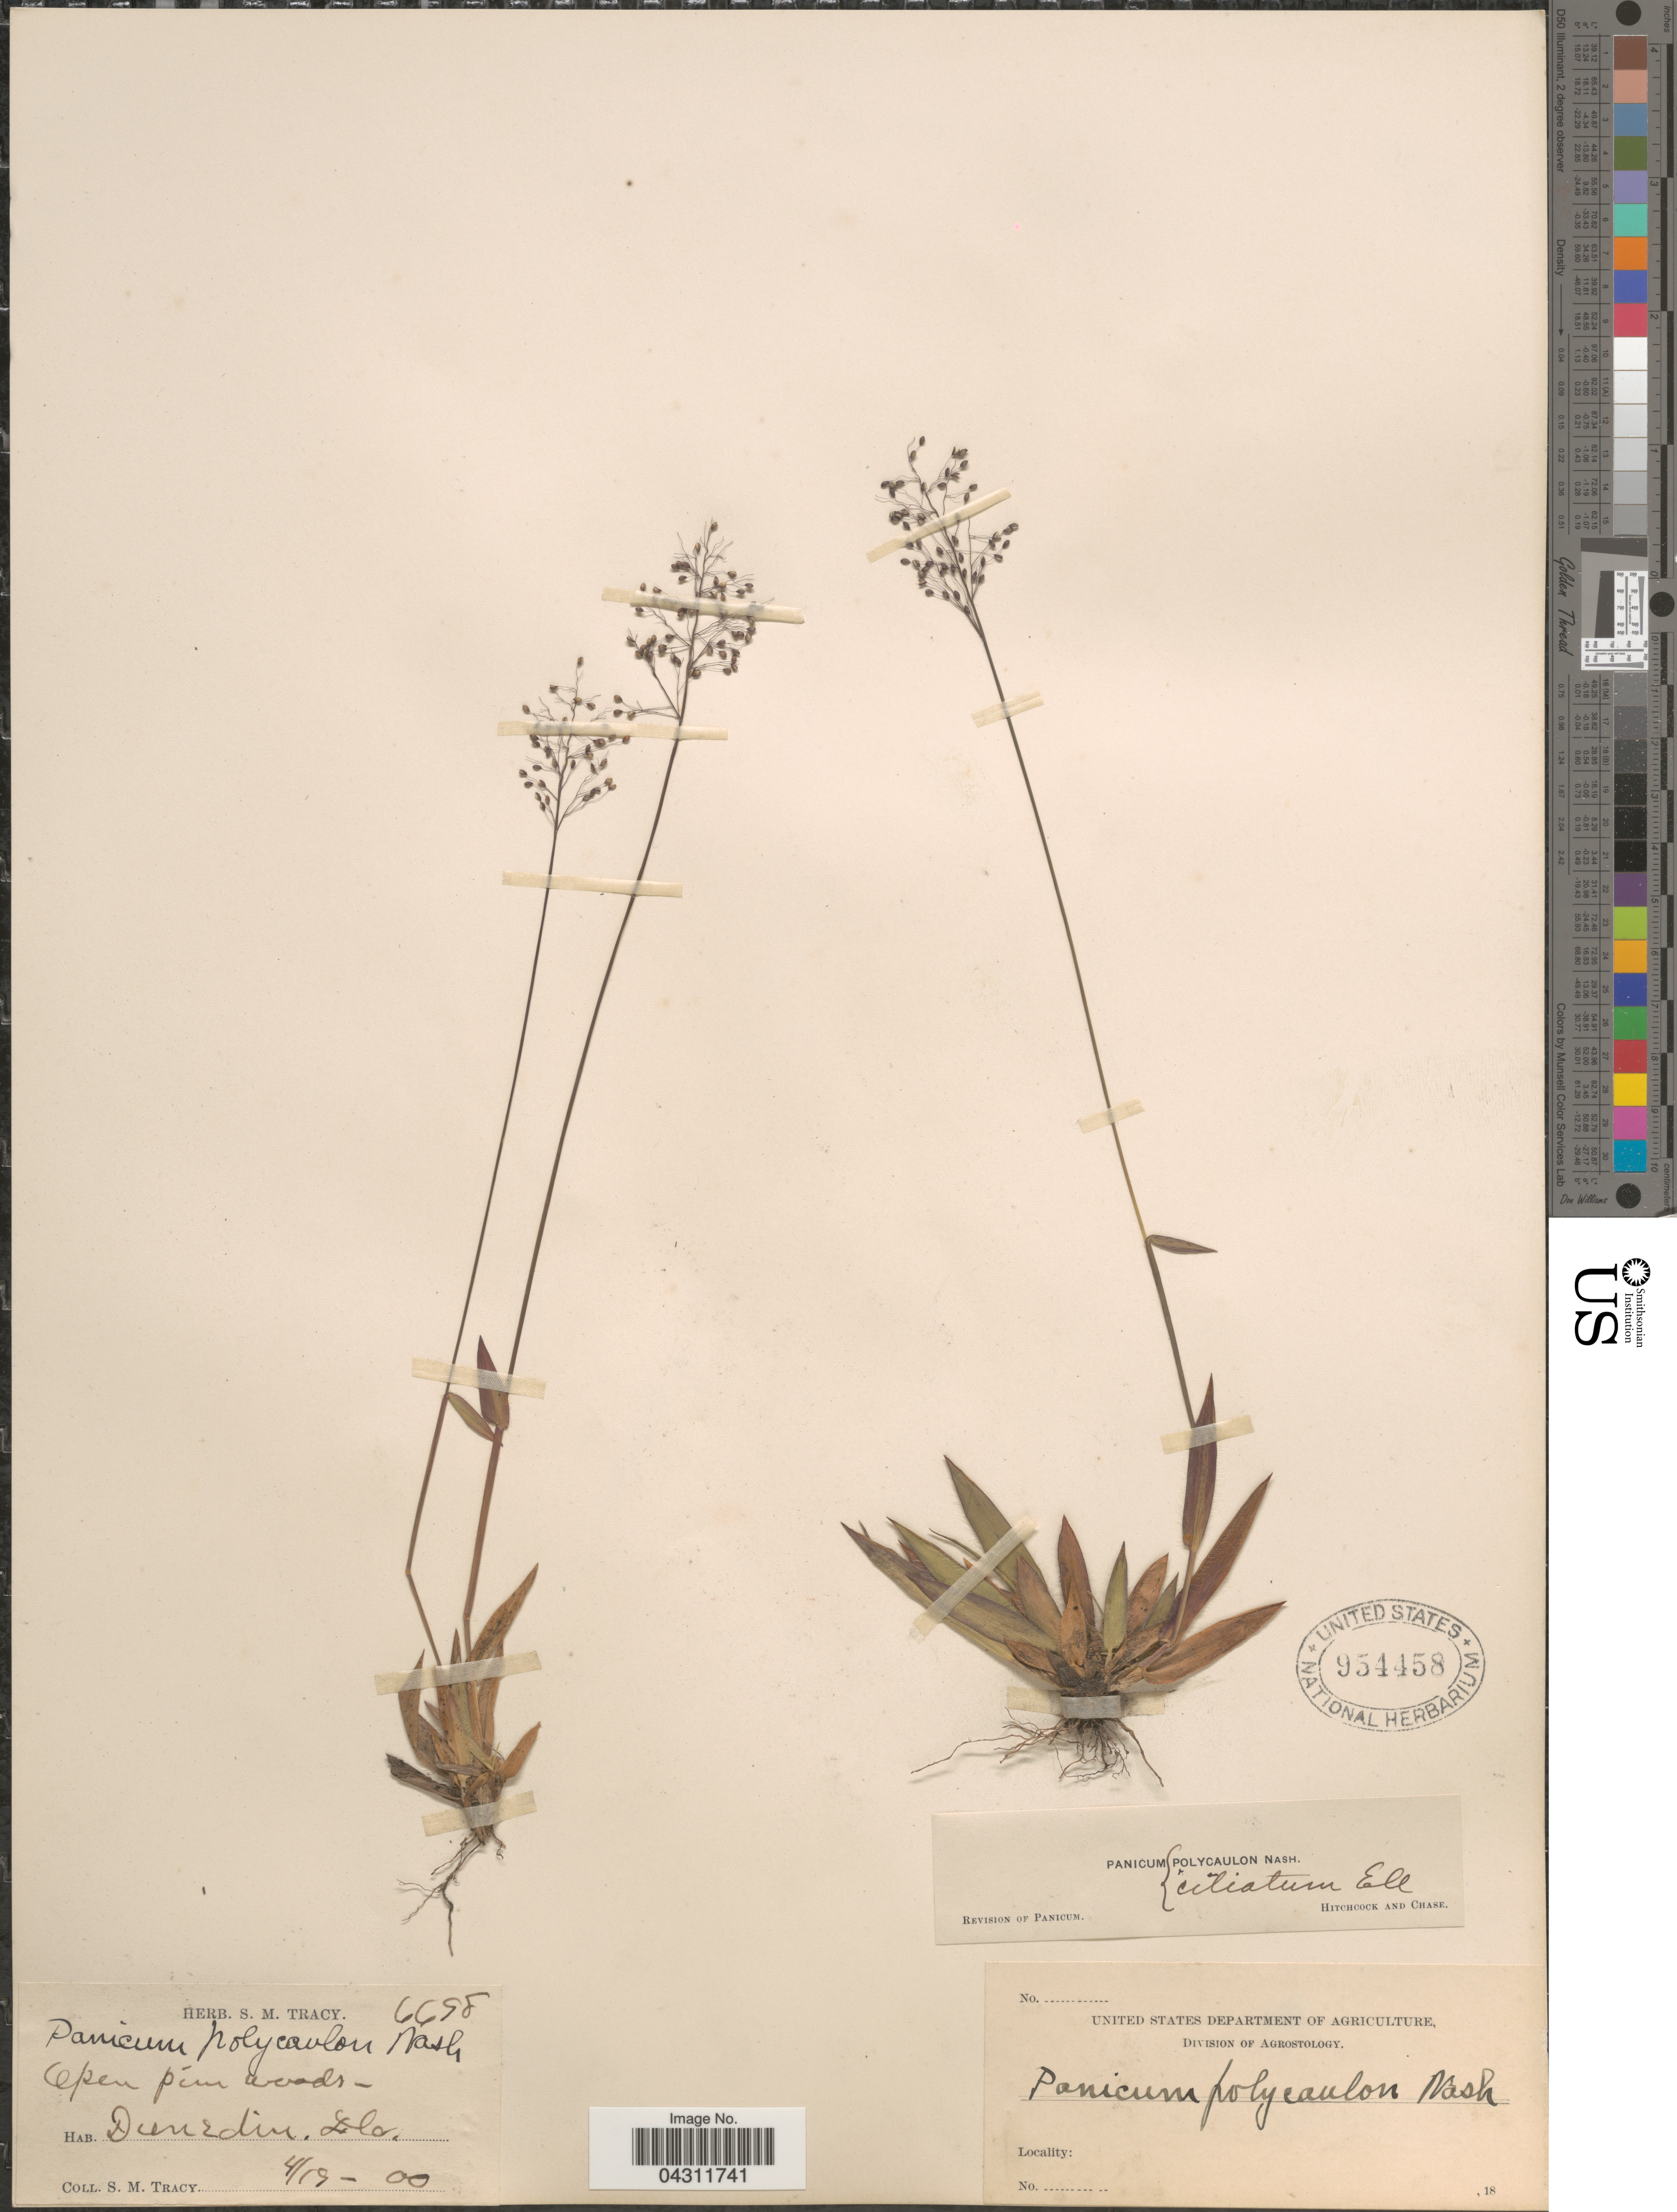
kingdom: Plantae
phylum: Tracheophyta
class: Liliopsida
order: Poales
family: Poaceae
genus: Dichanthelium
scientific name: Dichanthelium strigosum var. glabrescens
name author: (Griseb.) Freckmann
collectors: S. M. Tracy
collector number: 6698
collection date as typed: Transcribed d/m/y: 19/4/0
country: United States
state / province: Florida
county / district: Pinellas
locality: Dunedin.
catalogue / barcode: US 954458